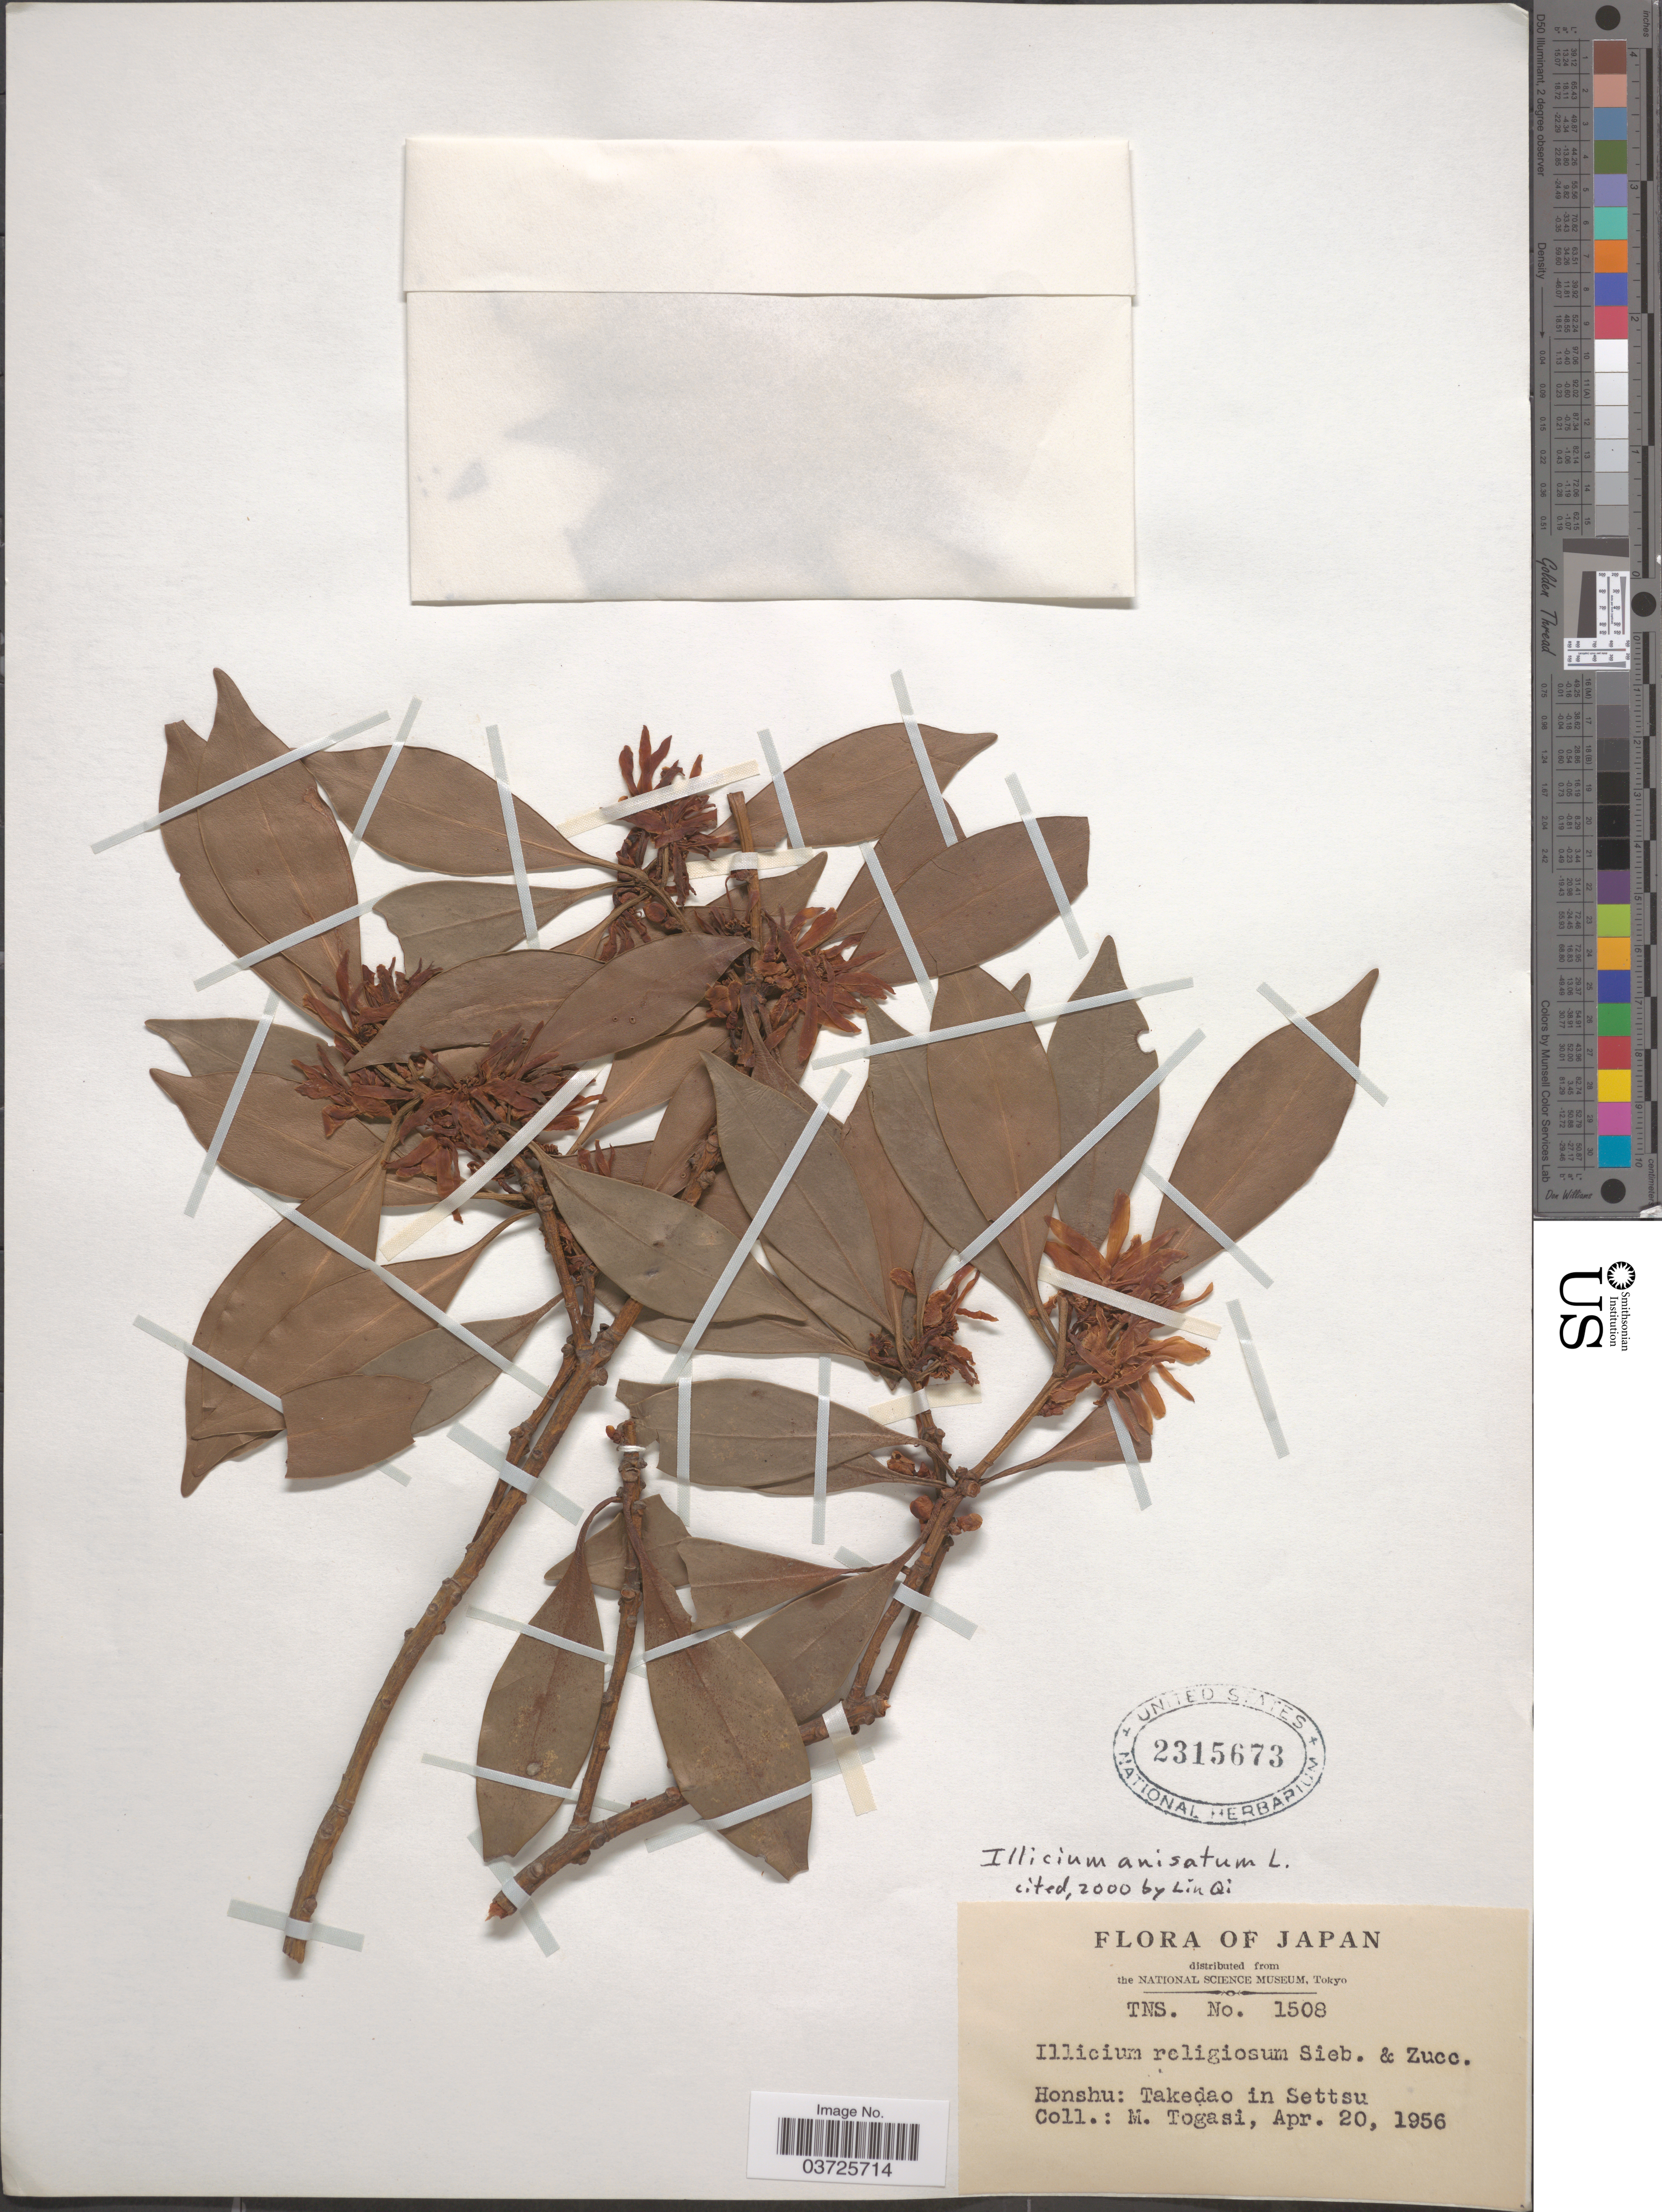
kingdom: Plantae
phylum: Tracheophyta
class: Magnoliopsida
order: Austrobaileyales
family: Schisandraceae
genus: Illicium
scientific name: Illicium anisatum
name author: L.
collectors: M. Togasi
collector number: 1508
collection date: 1956-04-20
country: Japan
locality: Honshu: Takedao in Settsu.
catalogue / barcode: US 2315673